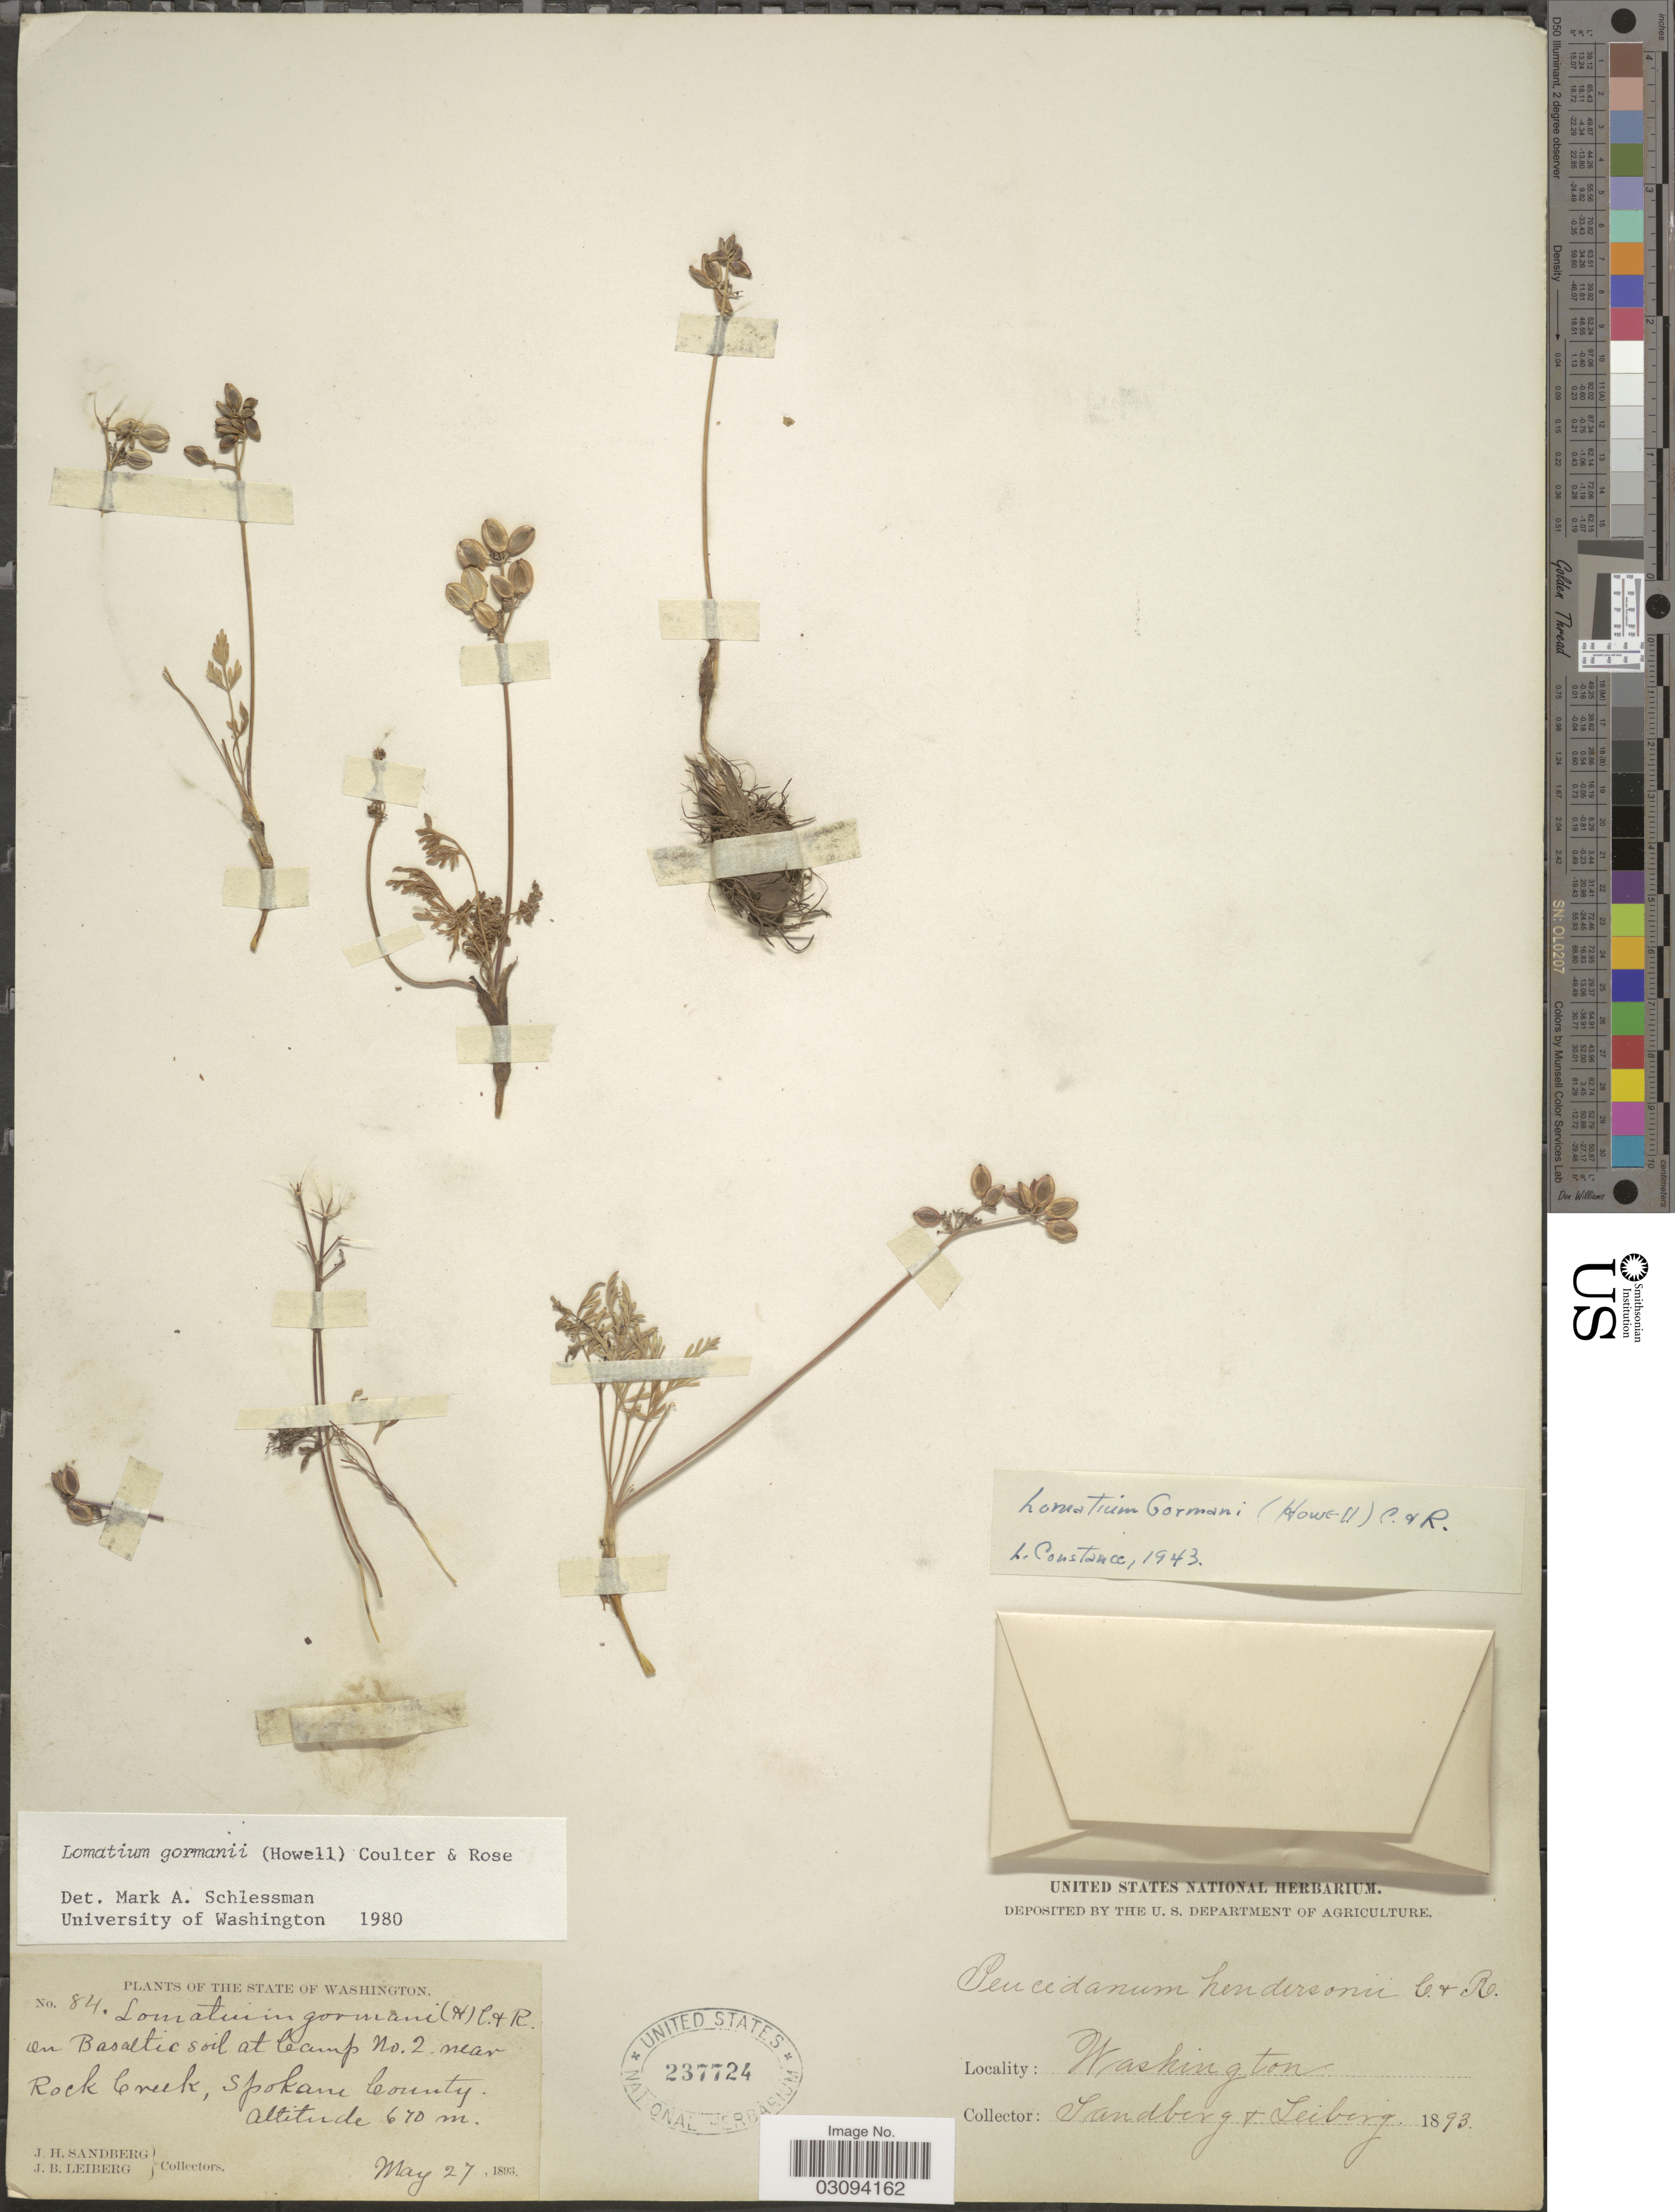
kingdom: Plantae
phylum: Tracheophyta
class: Magnoliopsida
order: Apiales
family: Apiaceae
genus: Lomatium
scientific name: Lomatium gormanii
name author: (Howell) J.M. Coult. & Rose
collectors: J. H. Sandberg & J. B. Leiberg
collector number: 84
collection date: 1893-05-27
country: United States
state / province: Washington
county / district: Spokane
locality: Camp No. 2 near Rock Creek, Spokane County.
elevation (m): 670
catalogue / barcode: US 237724